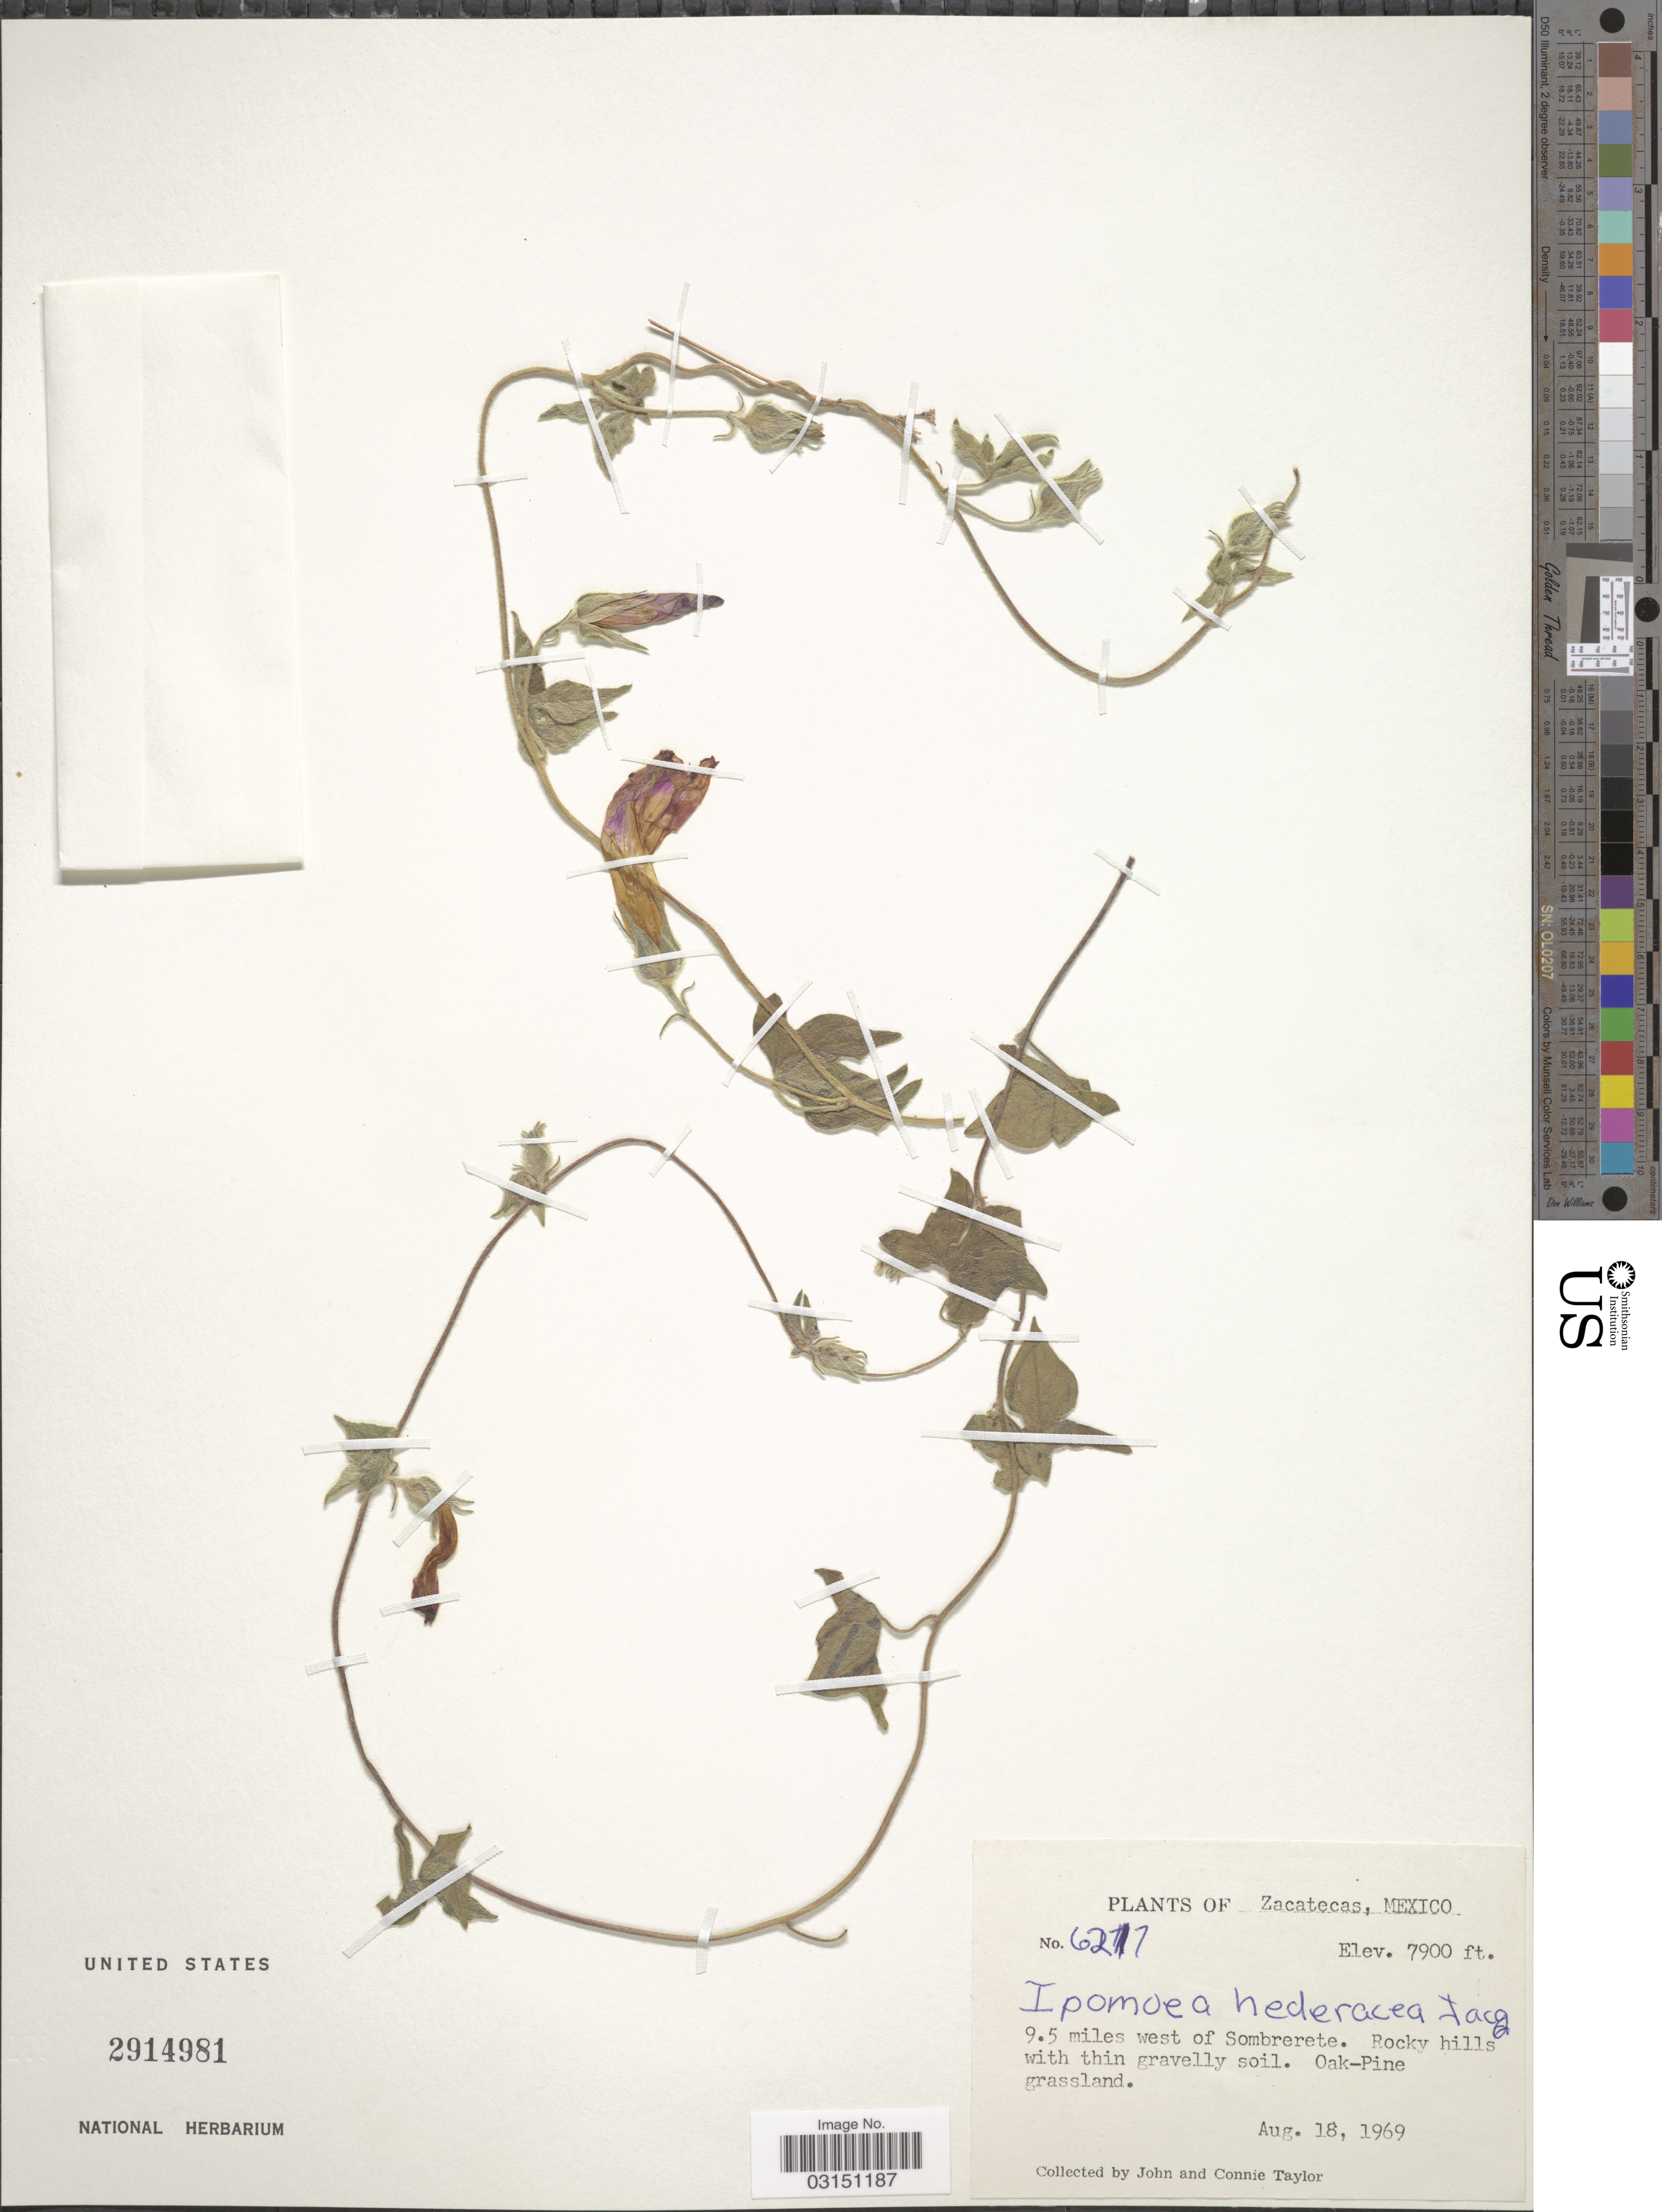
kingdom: Plantae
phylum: Tracheophyta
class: Magnoliopsida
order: Solanales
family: Convolvulaceae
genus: Ipomoea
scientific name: Ipomoea pubescens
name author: Lam.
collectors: J. Taylor & C. Taylor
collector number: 6217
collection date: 1969-08-18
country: Mexico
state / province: Zacatecas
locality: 9.5 miles west of Sombrerete.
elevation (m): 2408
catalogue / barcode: US 2914981